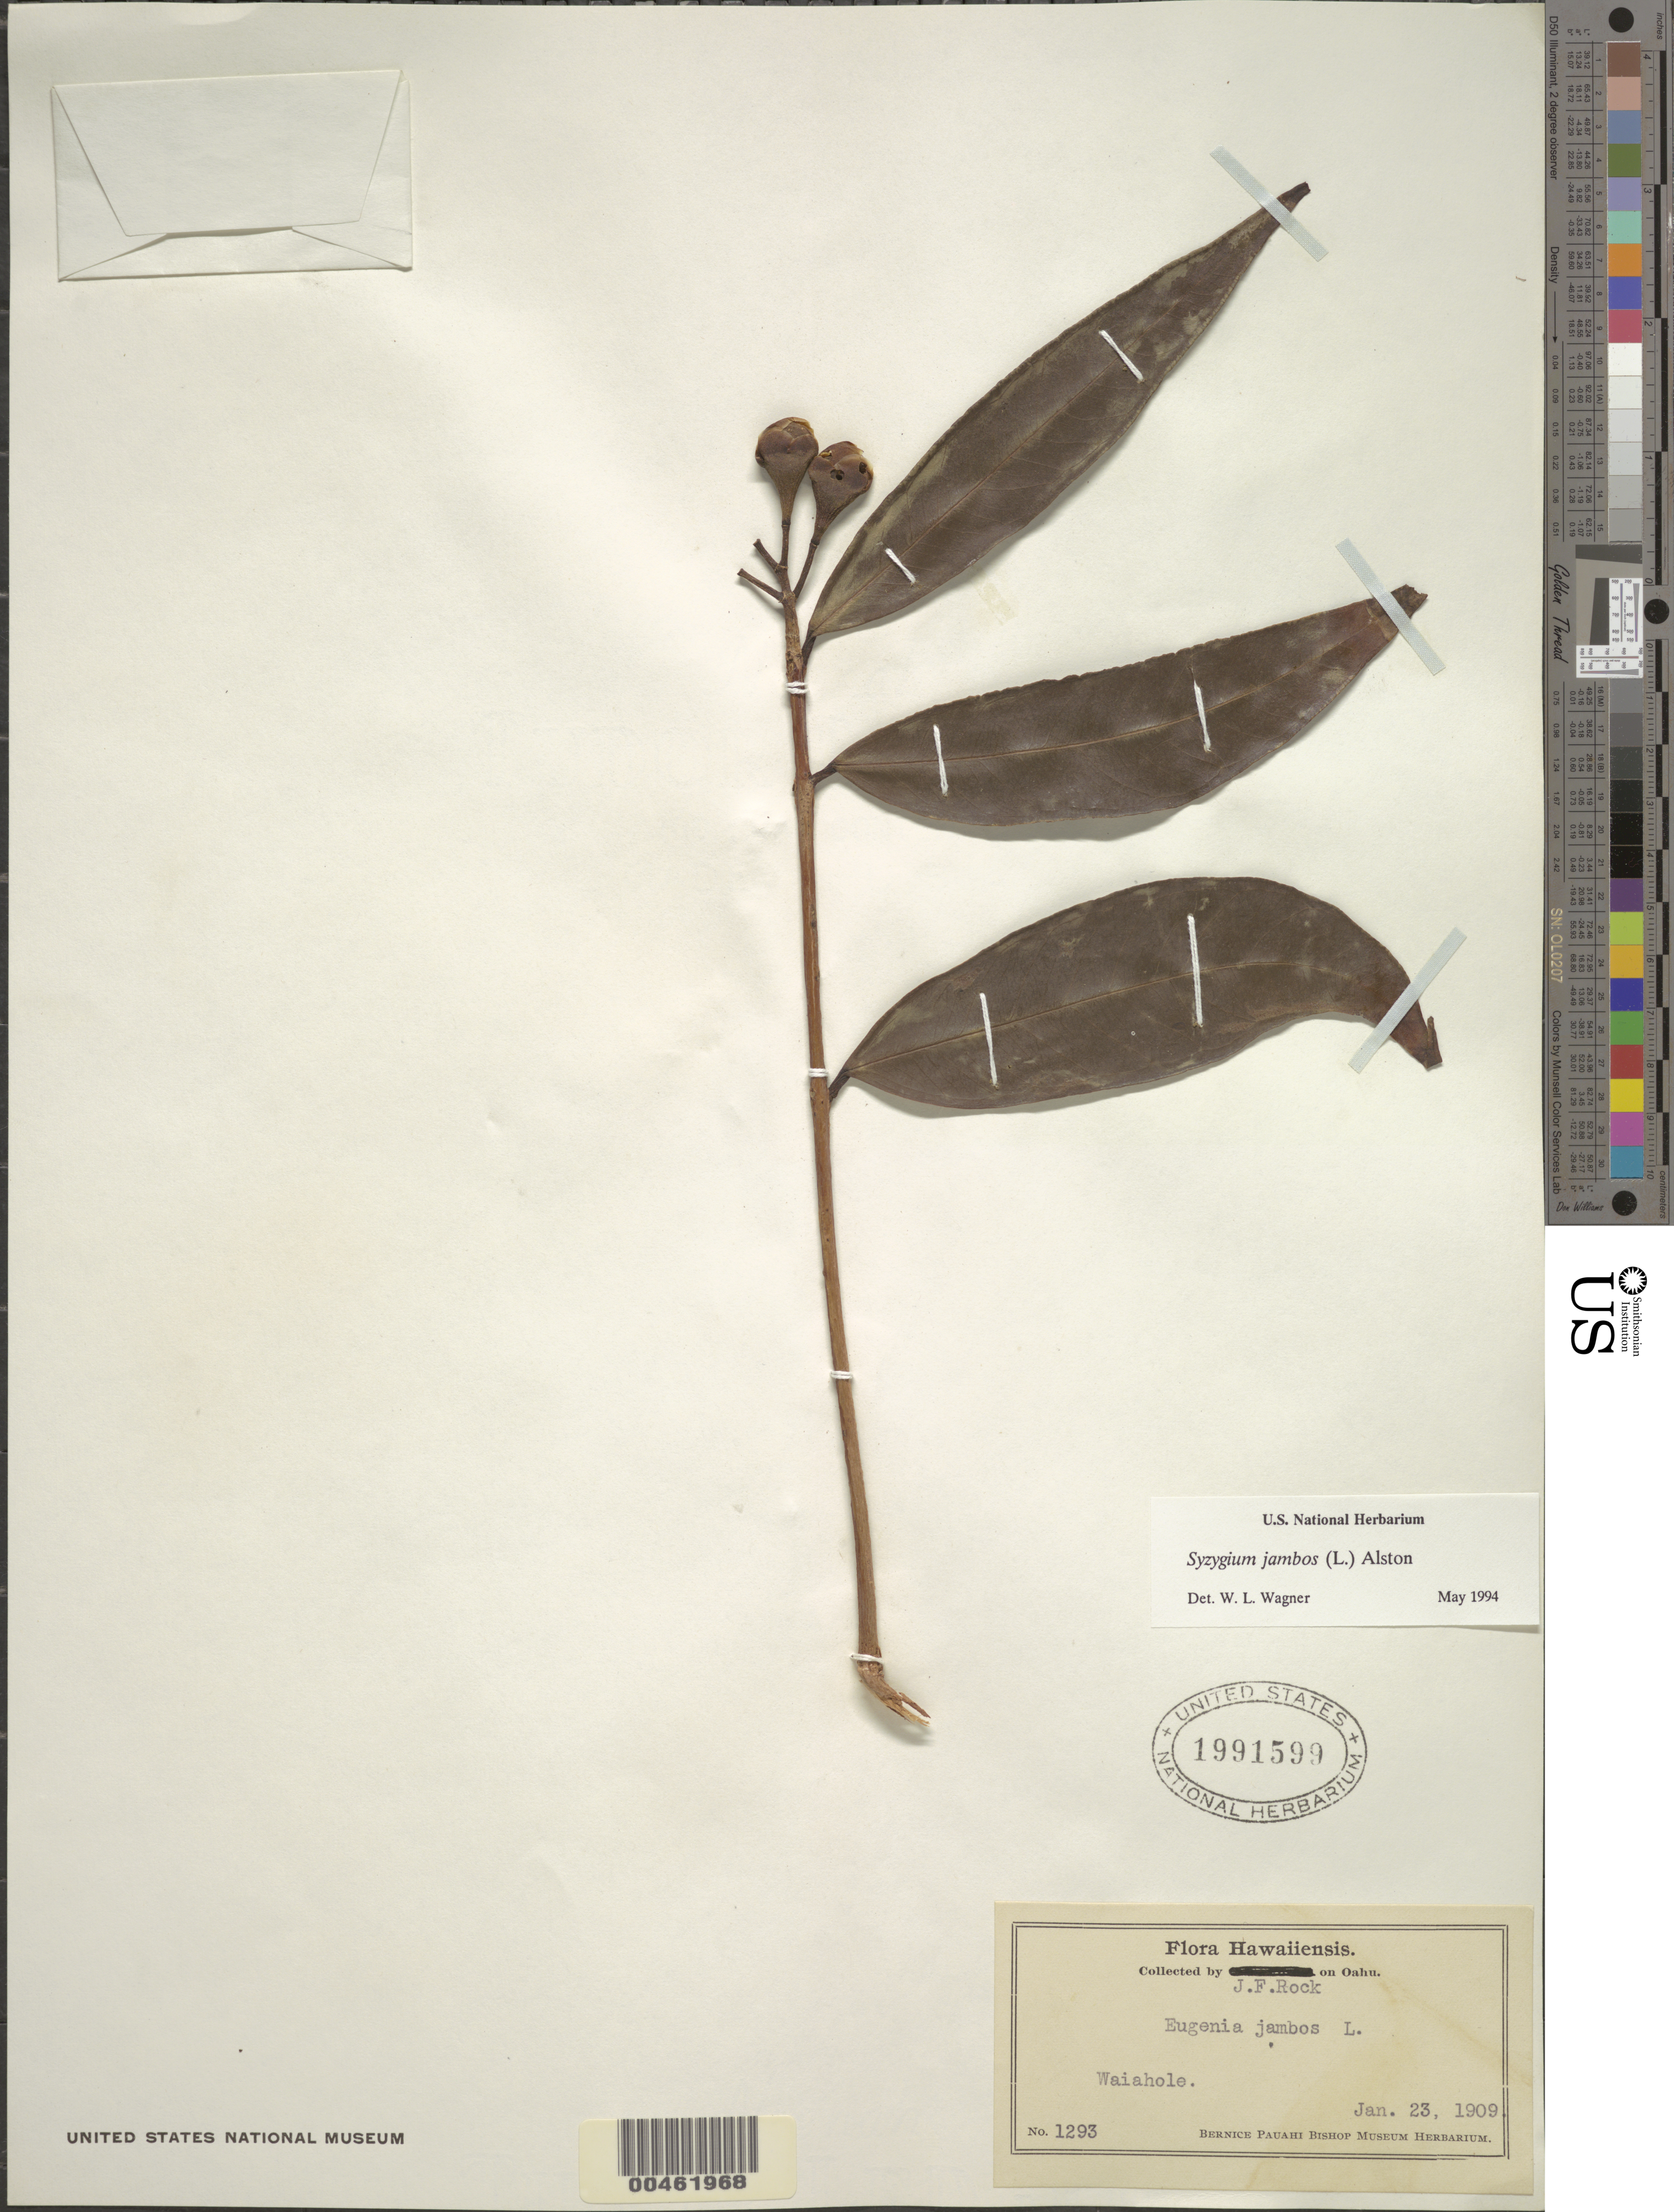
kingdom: Plantae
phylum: Tracheophyta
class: Magnoliopsida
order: Myrtales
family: Myrtaceae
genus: Syzygium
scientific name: Syzygium jambos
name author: (L.) Alston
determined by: Wagner, W. L., (BOT), Smithsonian Institution - National Museum of Natural History (UNITED STATES)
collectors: J. F. Rock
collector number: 1293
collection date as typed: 23 Jan 1909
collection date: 1909-01-23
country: United States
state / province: Hawaii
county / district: Honolulu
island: Oahu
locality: Waiahole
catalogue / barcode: US 1991599